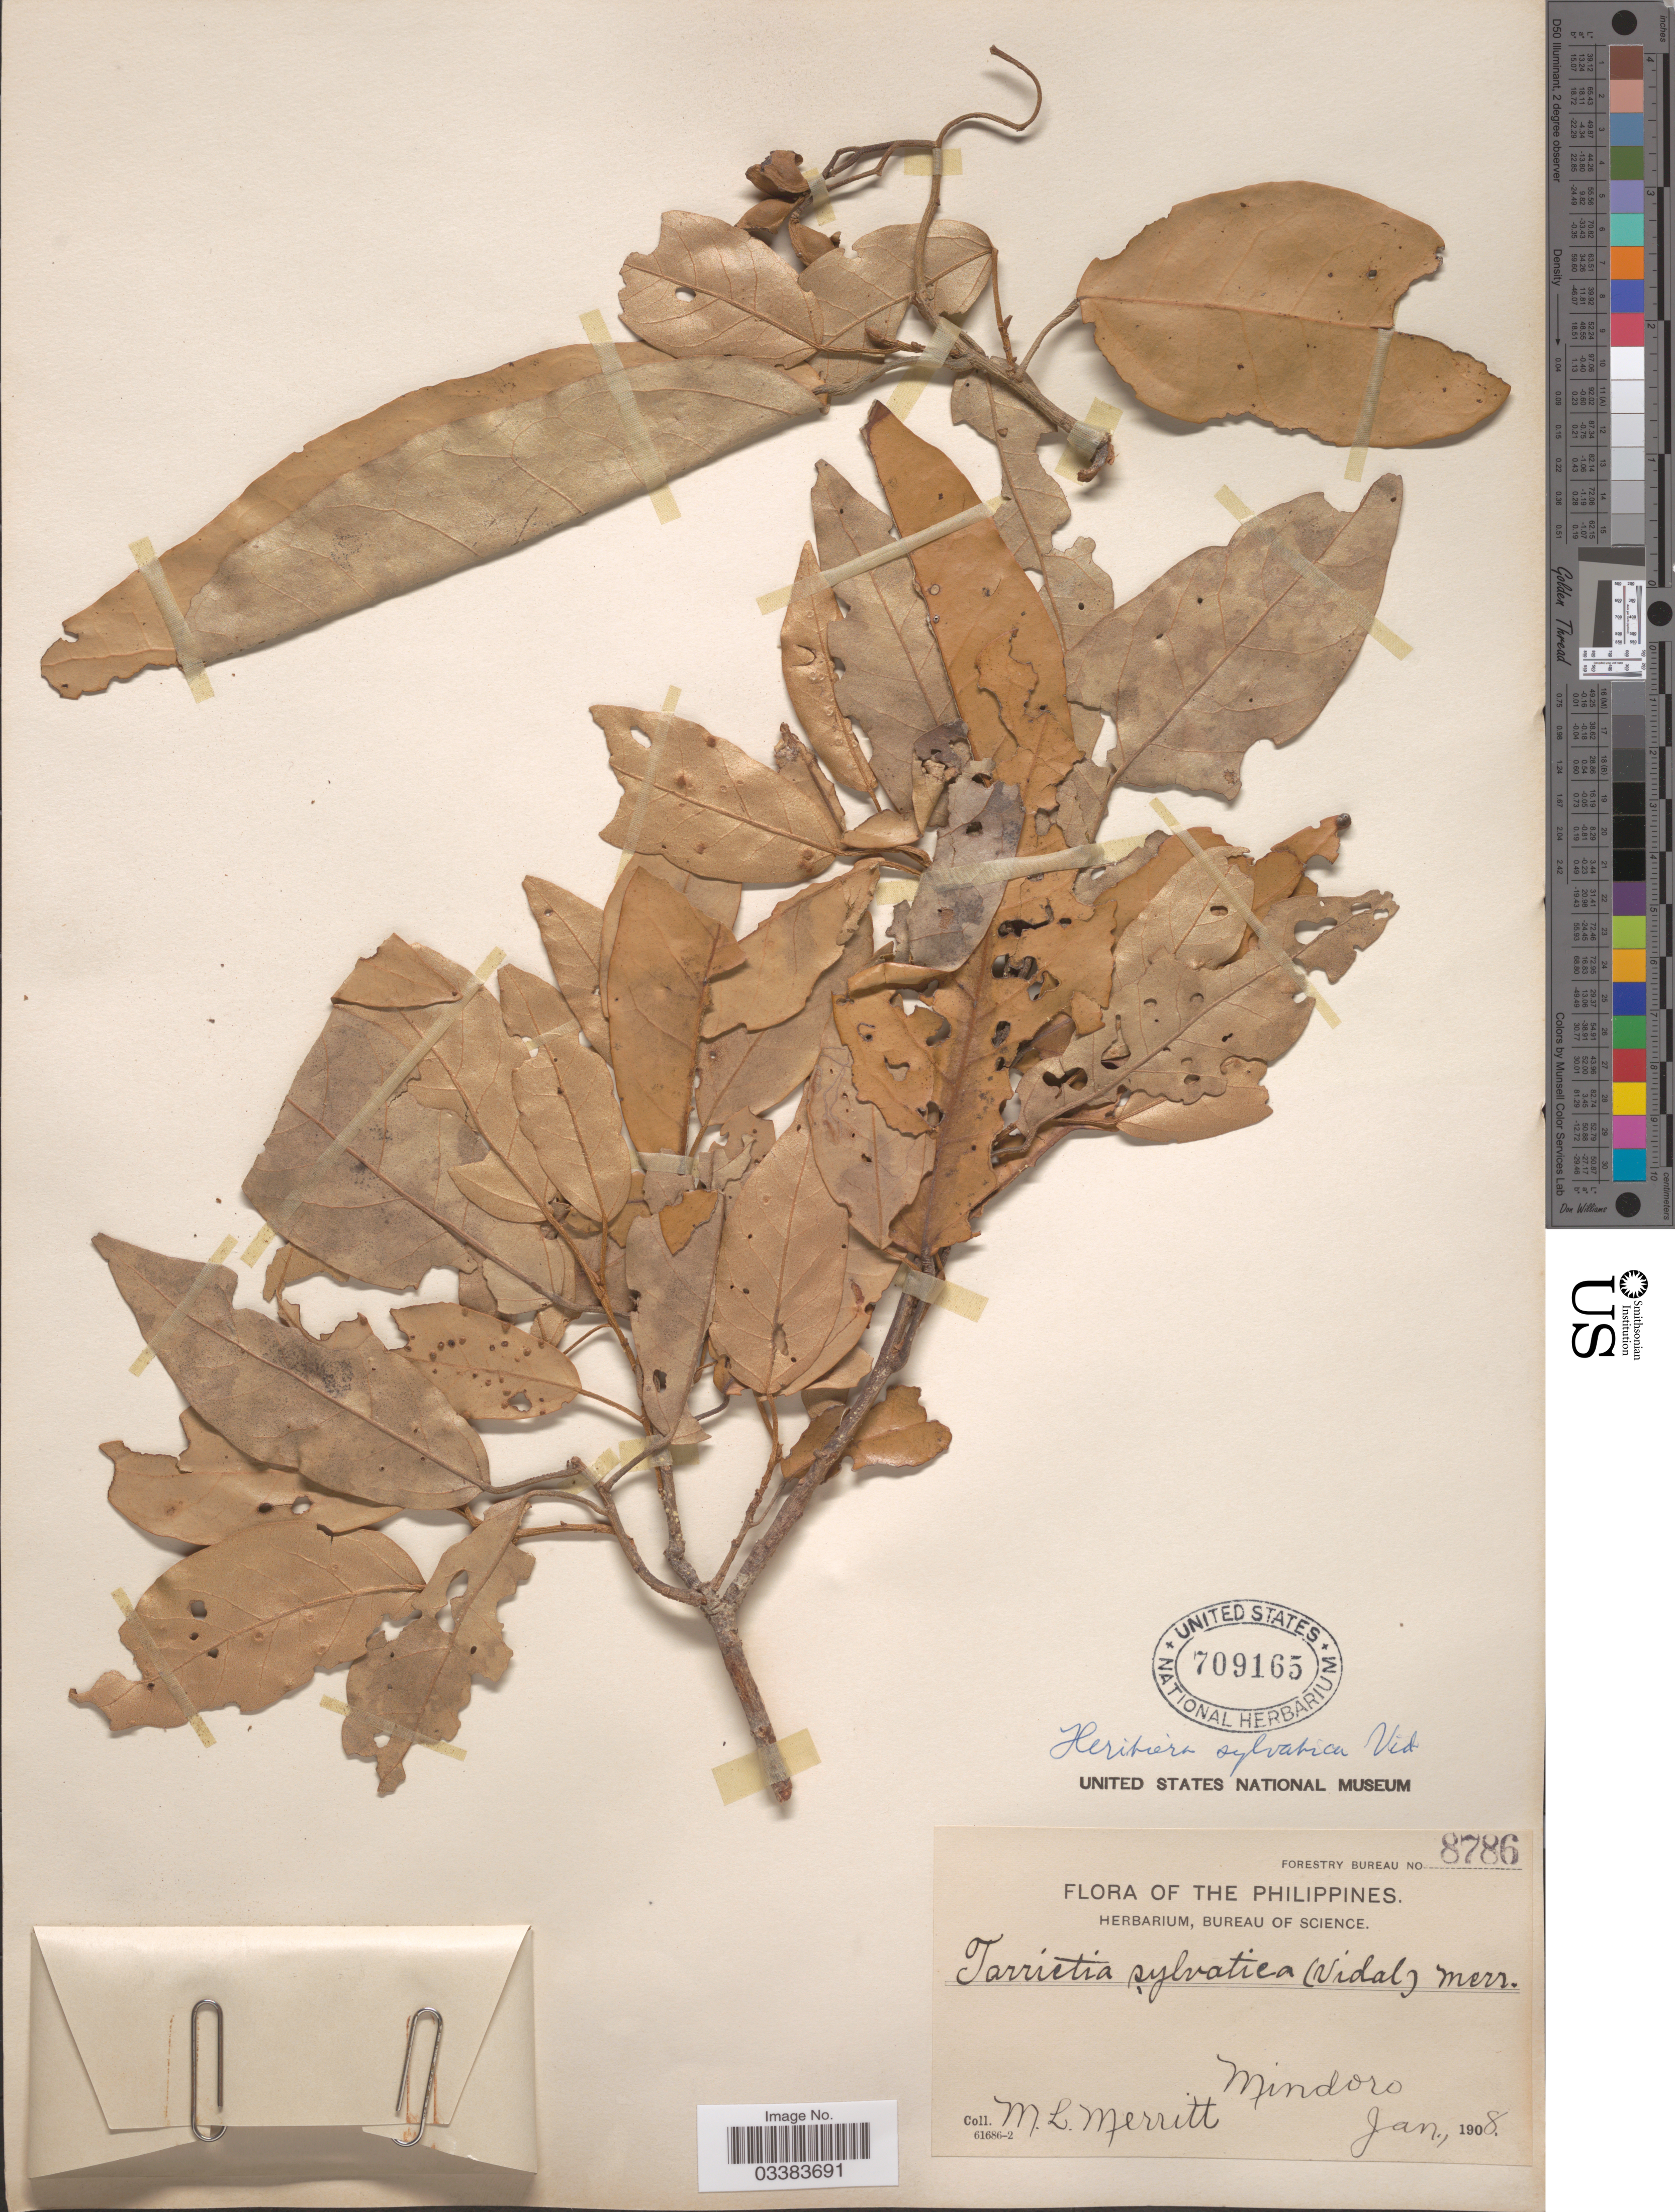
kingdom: Plantae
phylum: Tracheophyta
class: Magnoliopsida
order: Malvales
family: Malvaceae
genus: Heritiera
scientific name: Heritiera sylvatica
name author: S. Vidal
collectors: M. L. Merritt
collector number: Forestry Bureau 8786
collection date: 1908-01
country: Philippines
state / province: Mimaropa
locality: Mindoro.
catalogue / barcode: US 709165